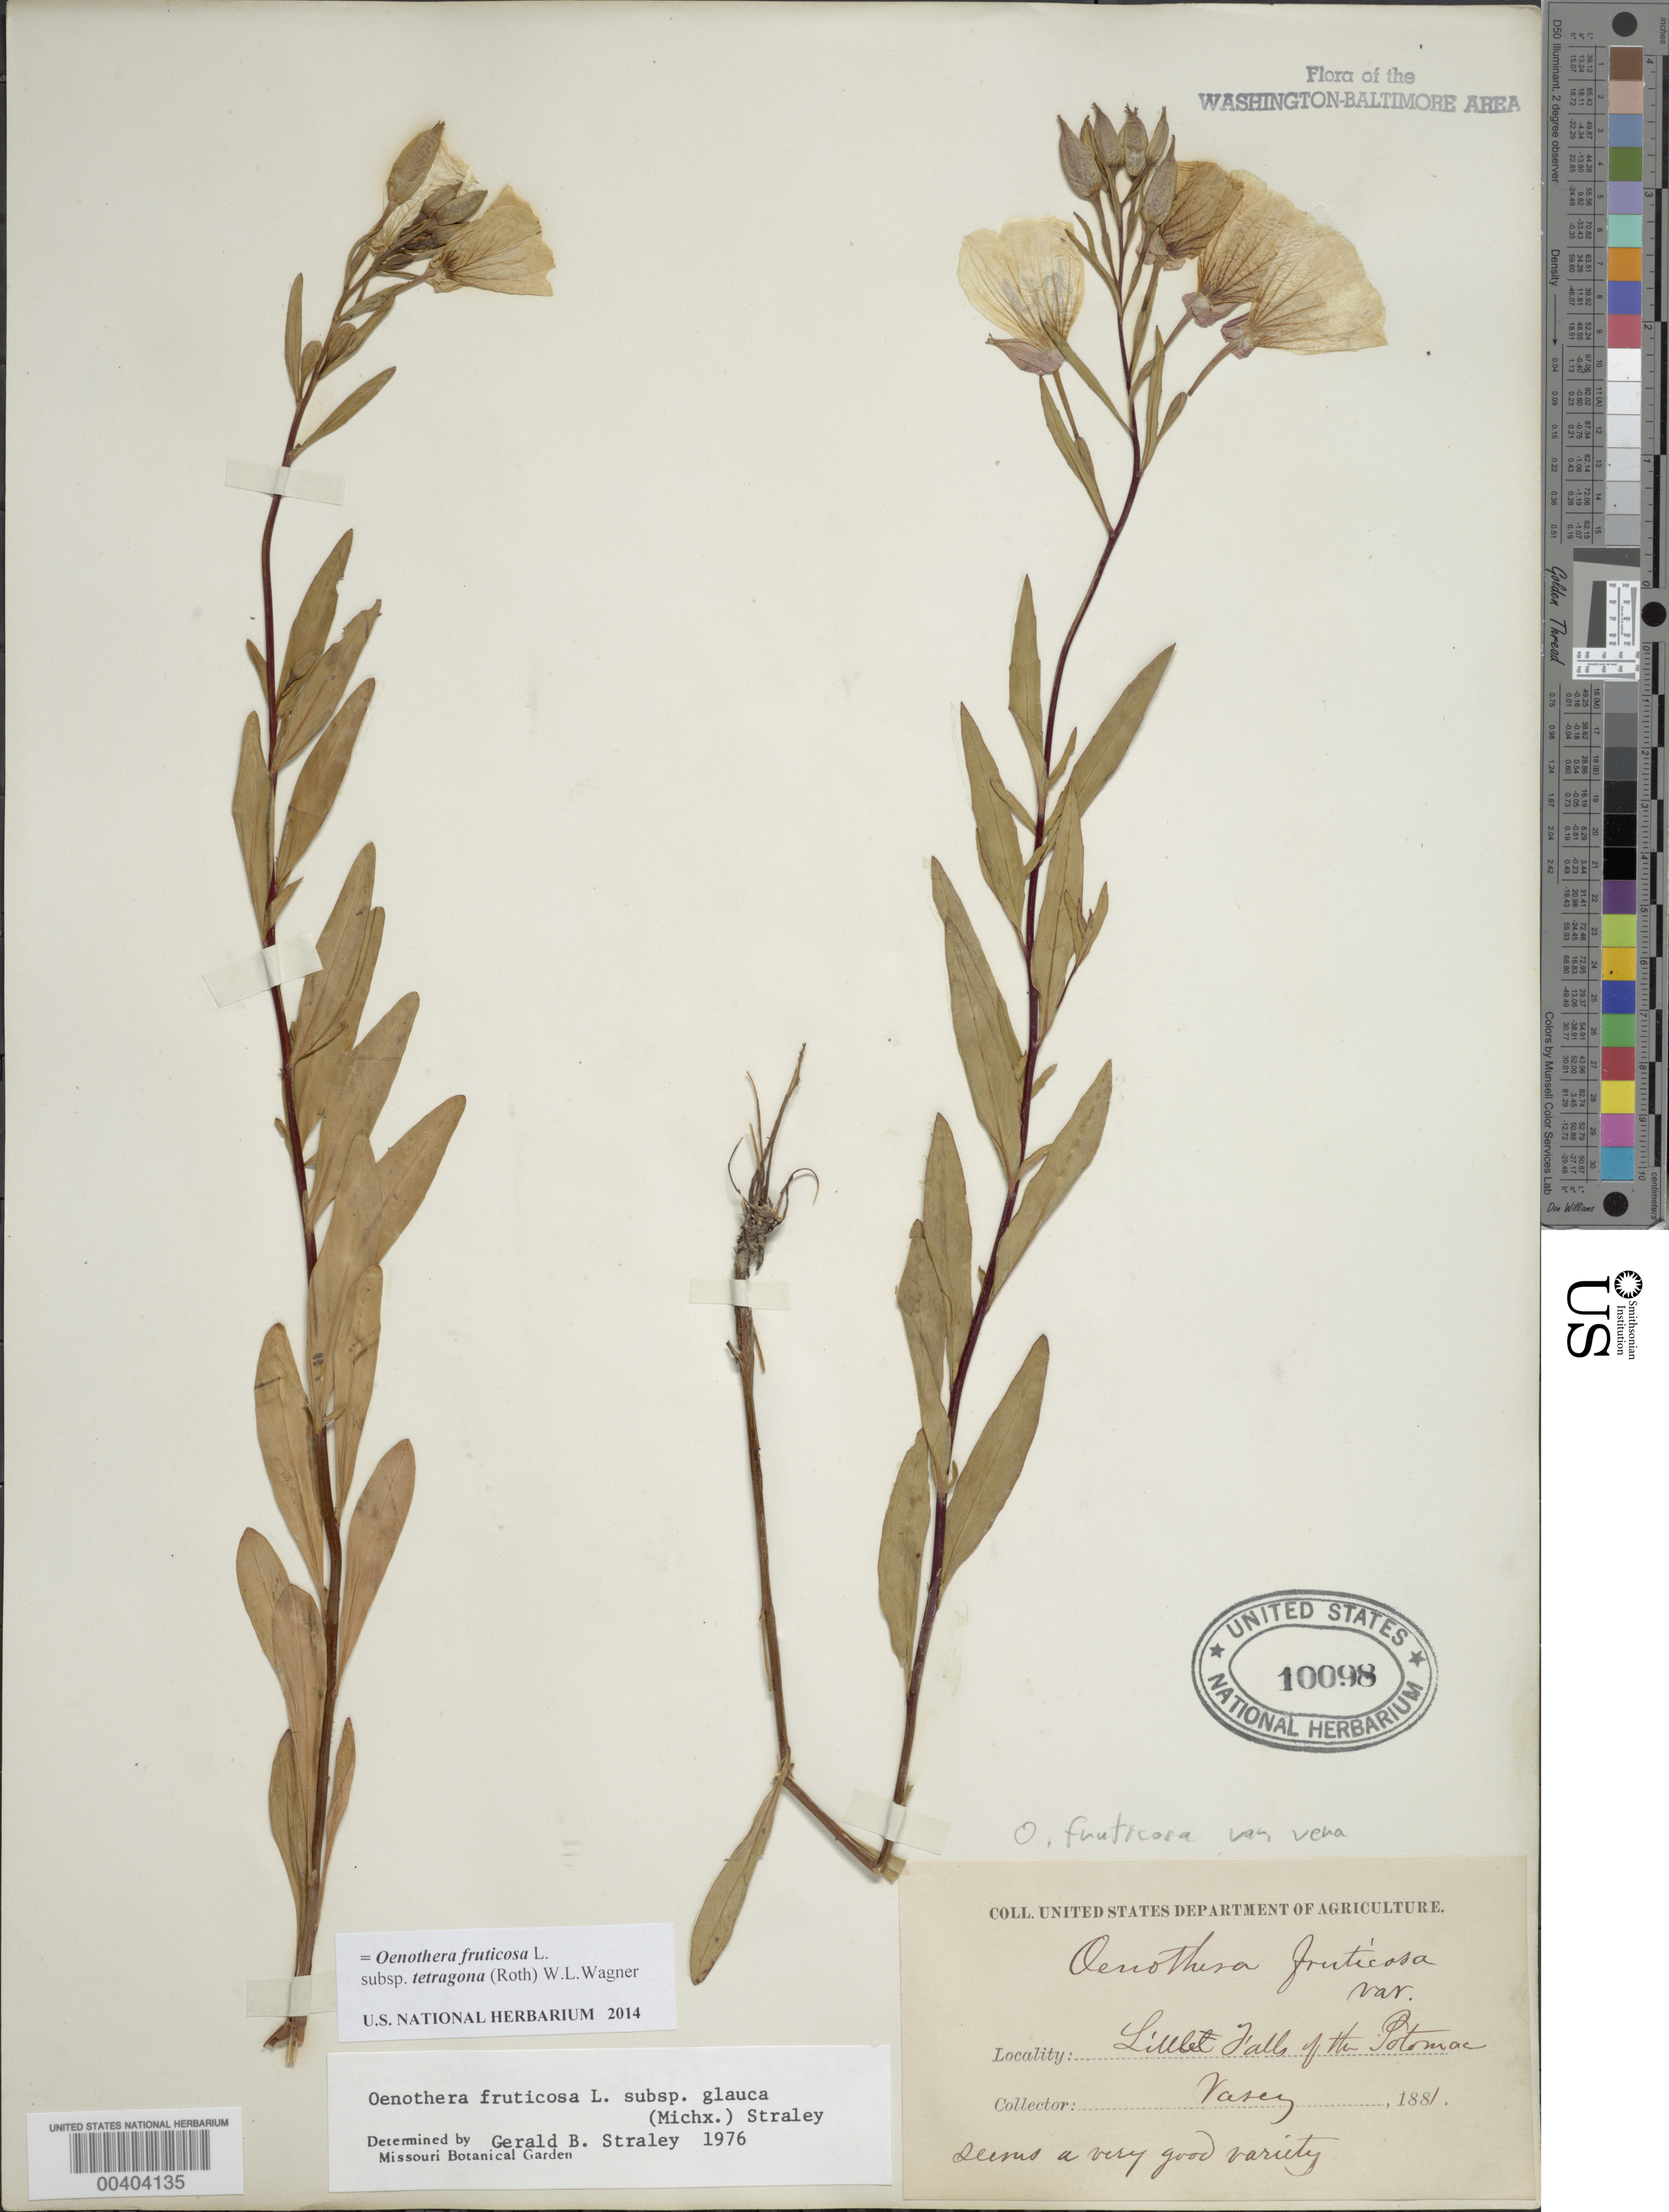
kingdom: Plantae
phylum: Tracheophyta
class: Magnoliopsida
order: Myrtales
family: Onagraceae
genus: Oenothera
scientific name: Oenothera fruticosa subsp. tetragona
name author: (Roth) W.L. Wagner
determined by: Wagner, W. L., (BOT), Smithsonian Institution - National Museum of Natural History (UNITED STATES)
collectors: G. Vasey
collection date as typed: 1881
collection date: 1881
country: United States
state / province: Maryland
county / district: Montgomery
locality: Little Falls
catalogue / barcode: US 10098